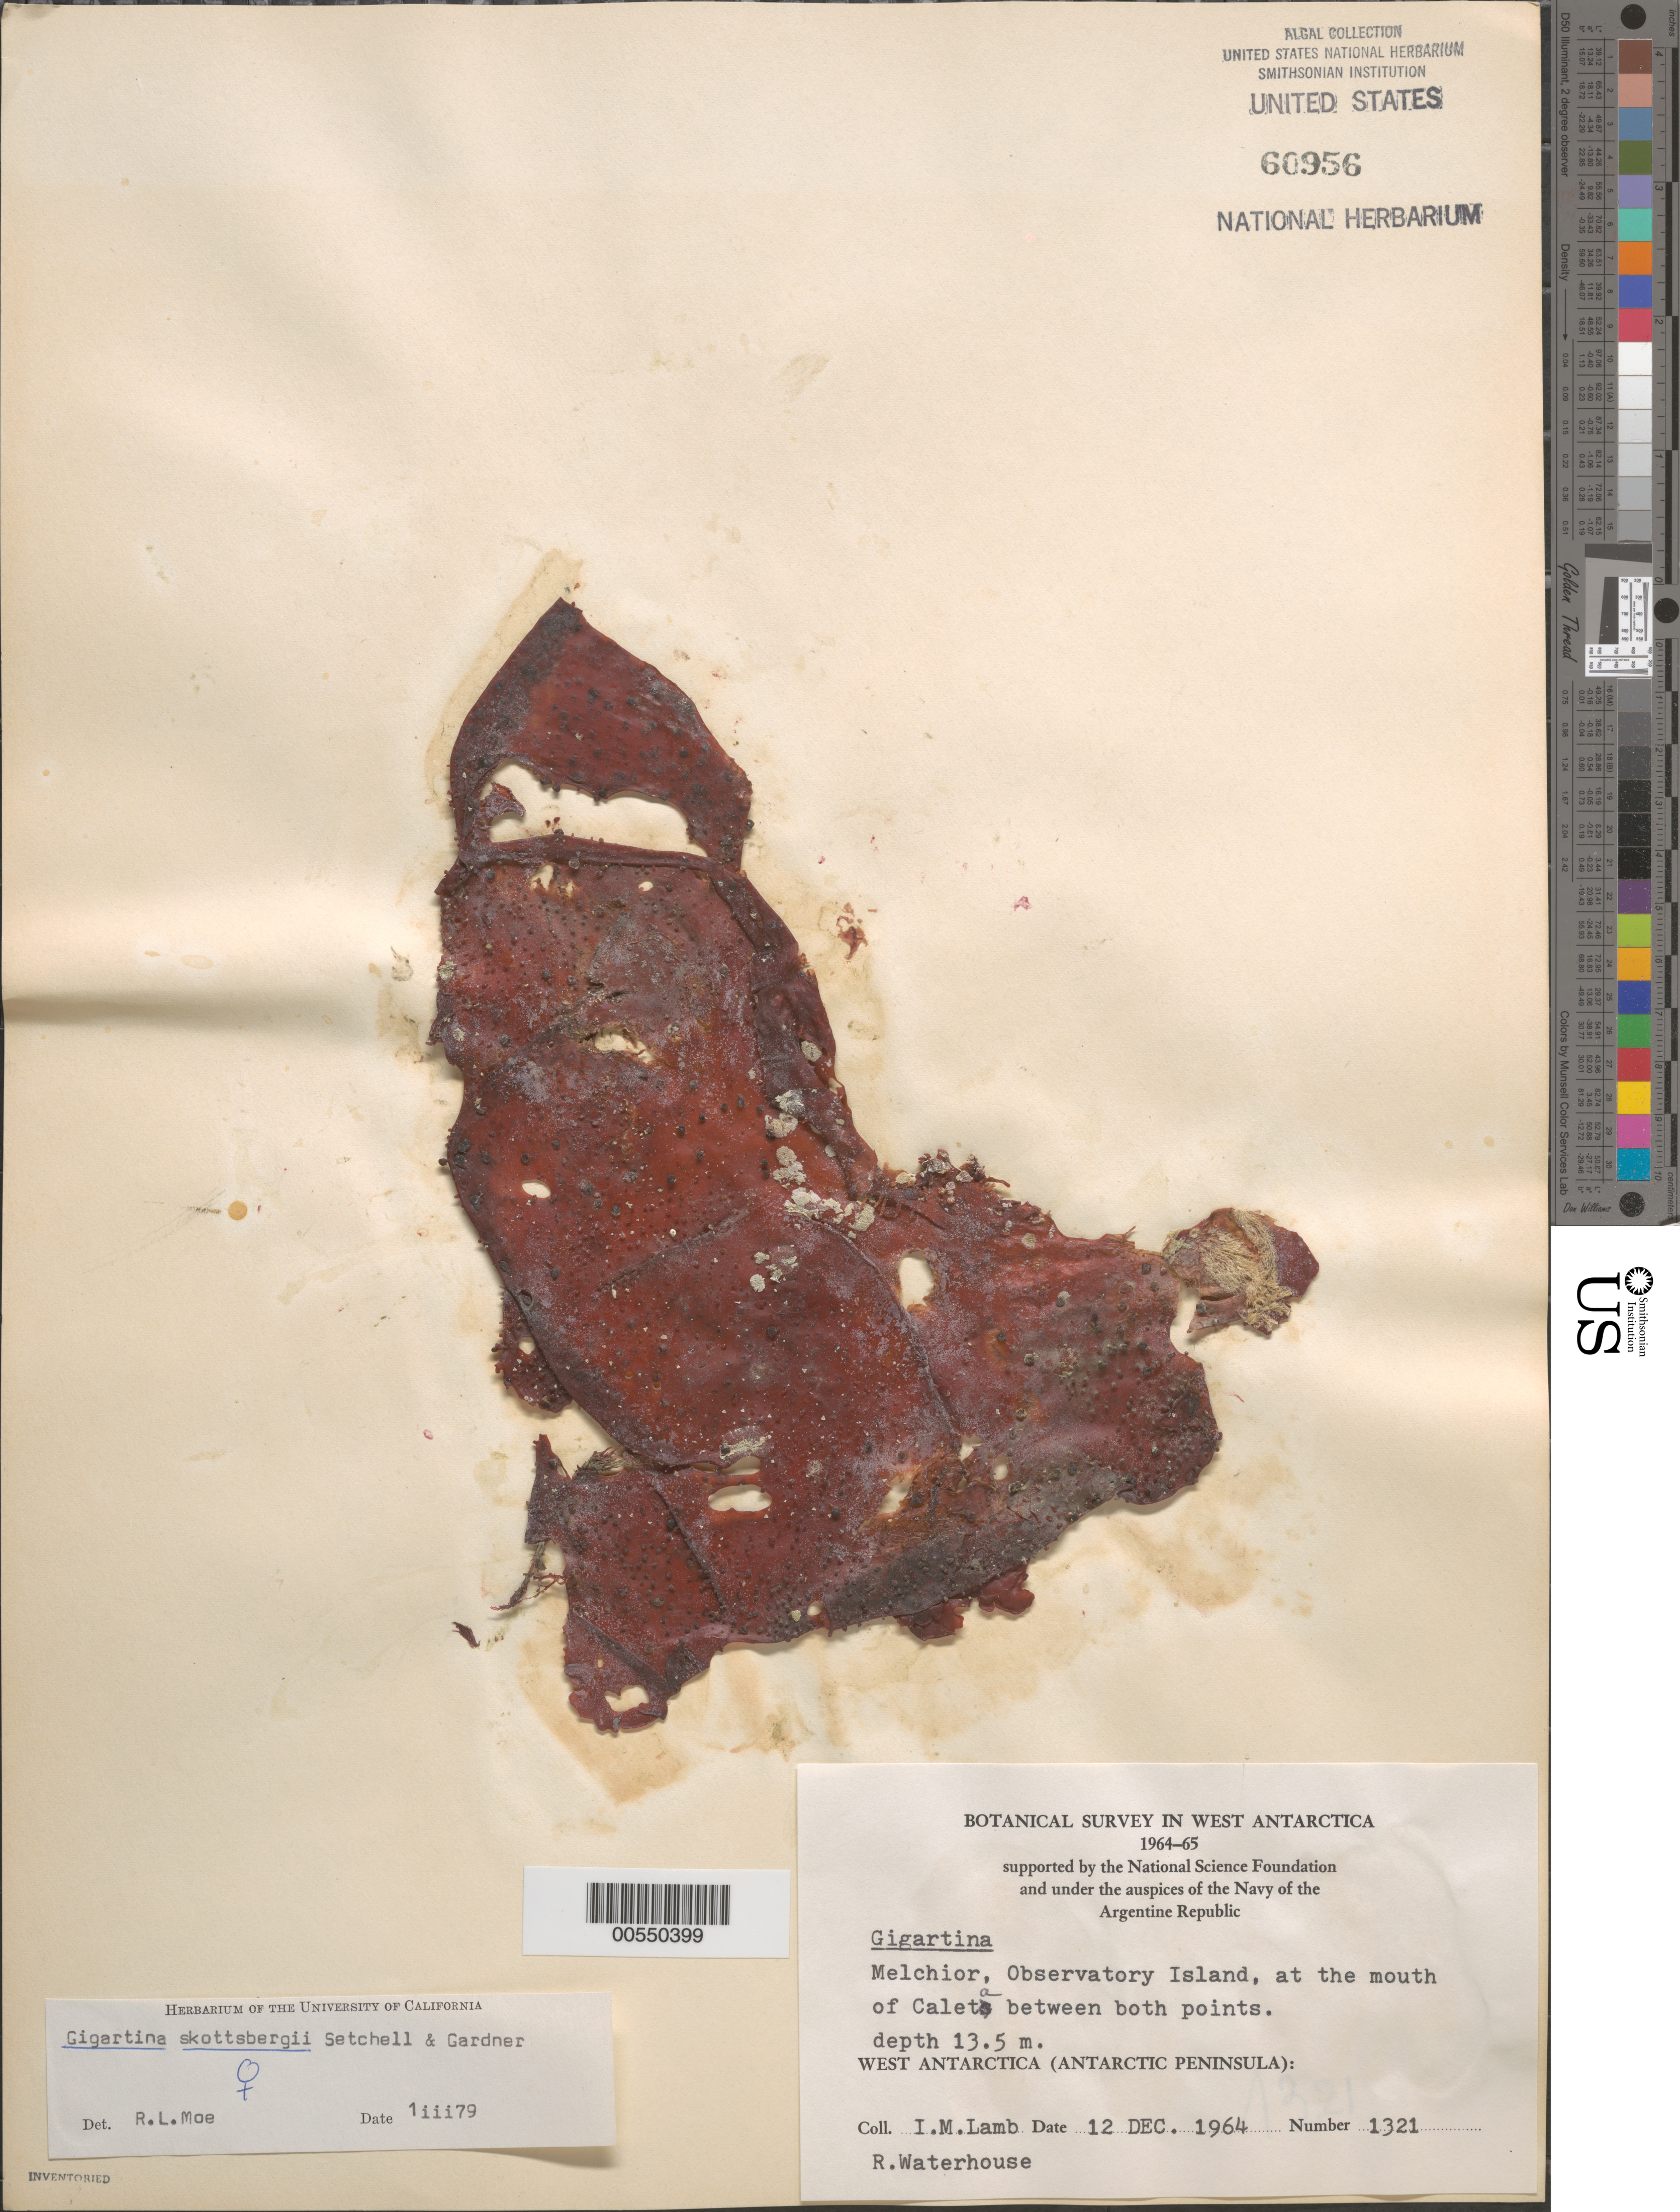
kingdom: Plantae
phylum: Rhodophyta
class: Florideophyceae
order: Gigartinales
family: Gigartinaceae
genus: Sarcopeltis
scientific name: Sarcopeltis skottsbergii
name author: (Setchell & N.L. Gardner) Hommersand et al.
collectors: I. M. Lamb & R. Waterhouse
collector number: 1321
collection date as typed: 12 Dec 1964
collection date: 1964-12-12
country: Antarctica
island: Gamma Island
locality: Mouth of Caleta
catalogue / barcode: US 60956